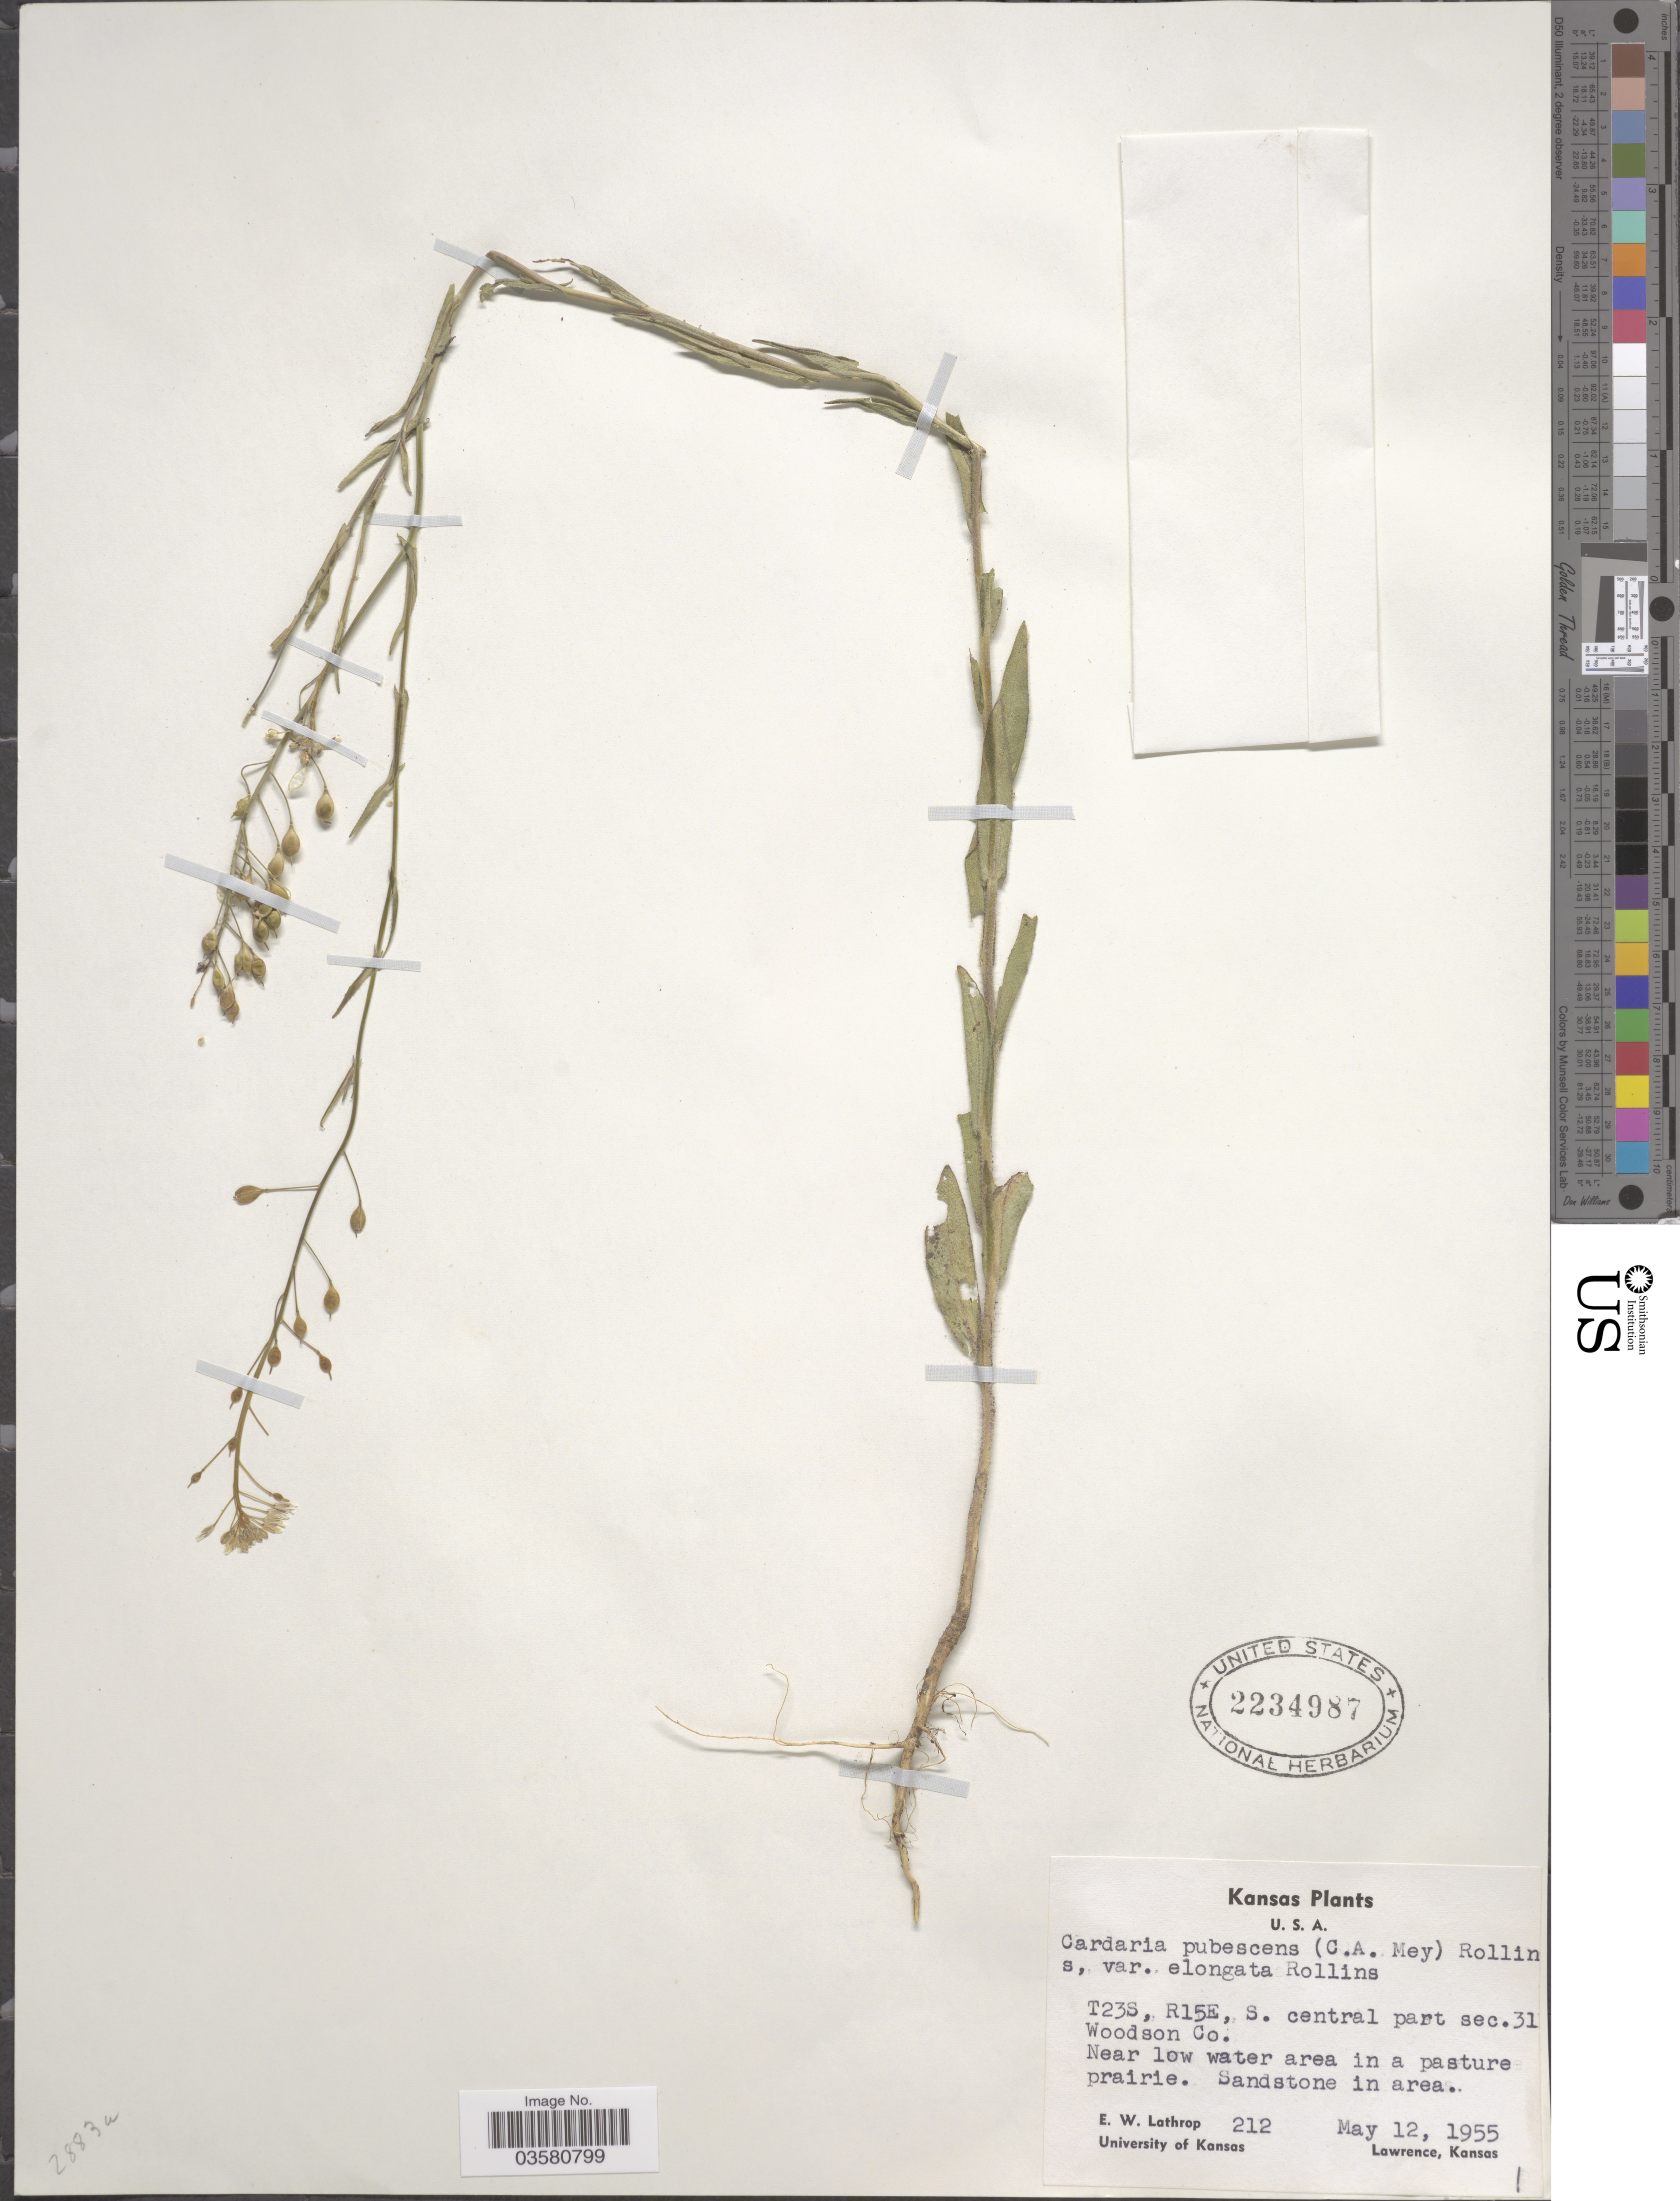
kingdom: Plantae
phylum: Tracheophyta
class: Magnoliopsida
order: Brassicales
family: Brassicaceae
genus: Cardaria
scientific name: Cardaria pubescens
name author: (C.A. Mey.) Jarm.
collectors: E. W. Lathrop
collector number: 212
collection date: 1955-05-12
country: United States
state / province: Kansas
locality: T23S, R15E, S. central part sec.31 Woodson Co.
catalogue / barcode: US 2234987